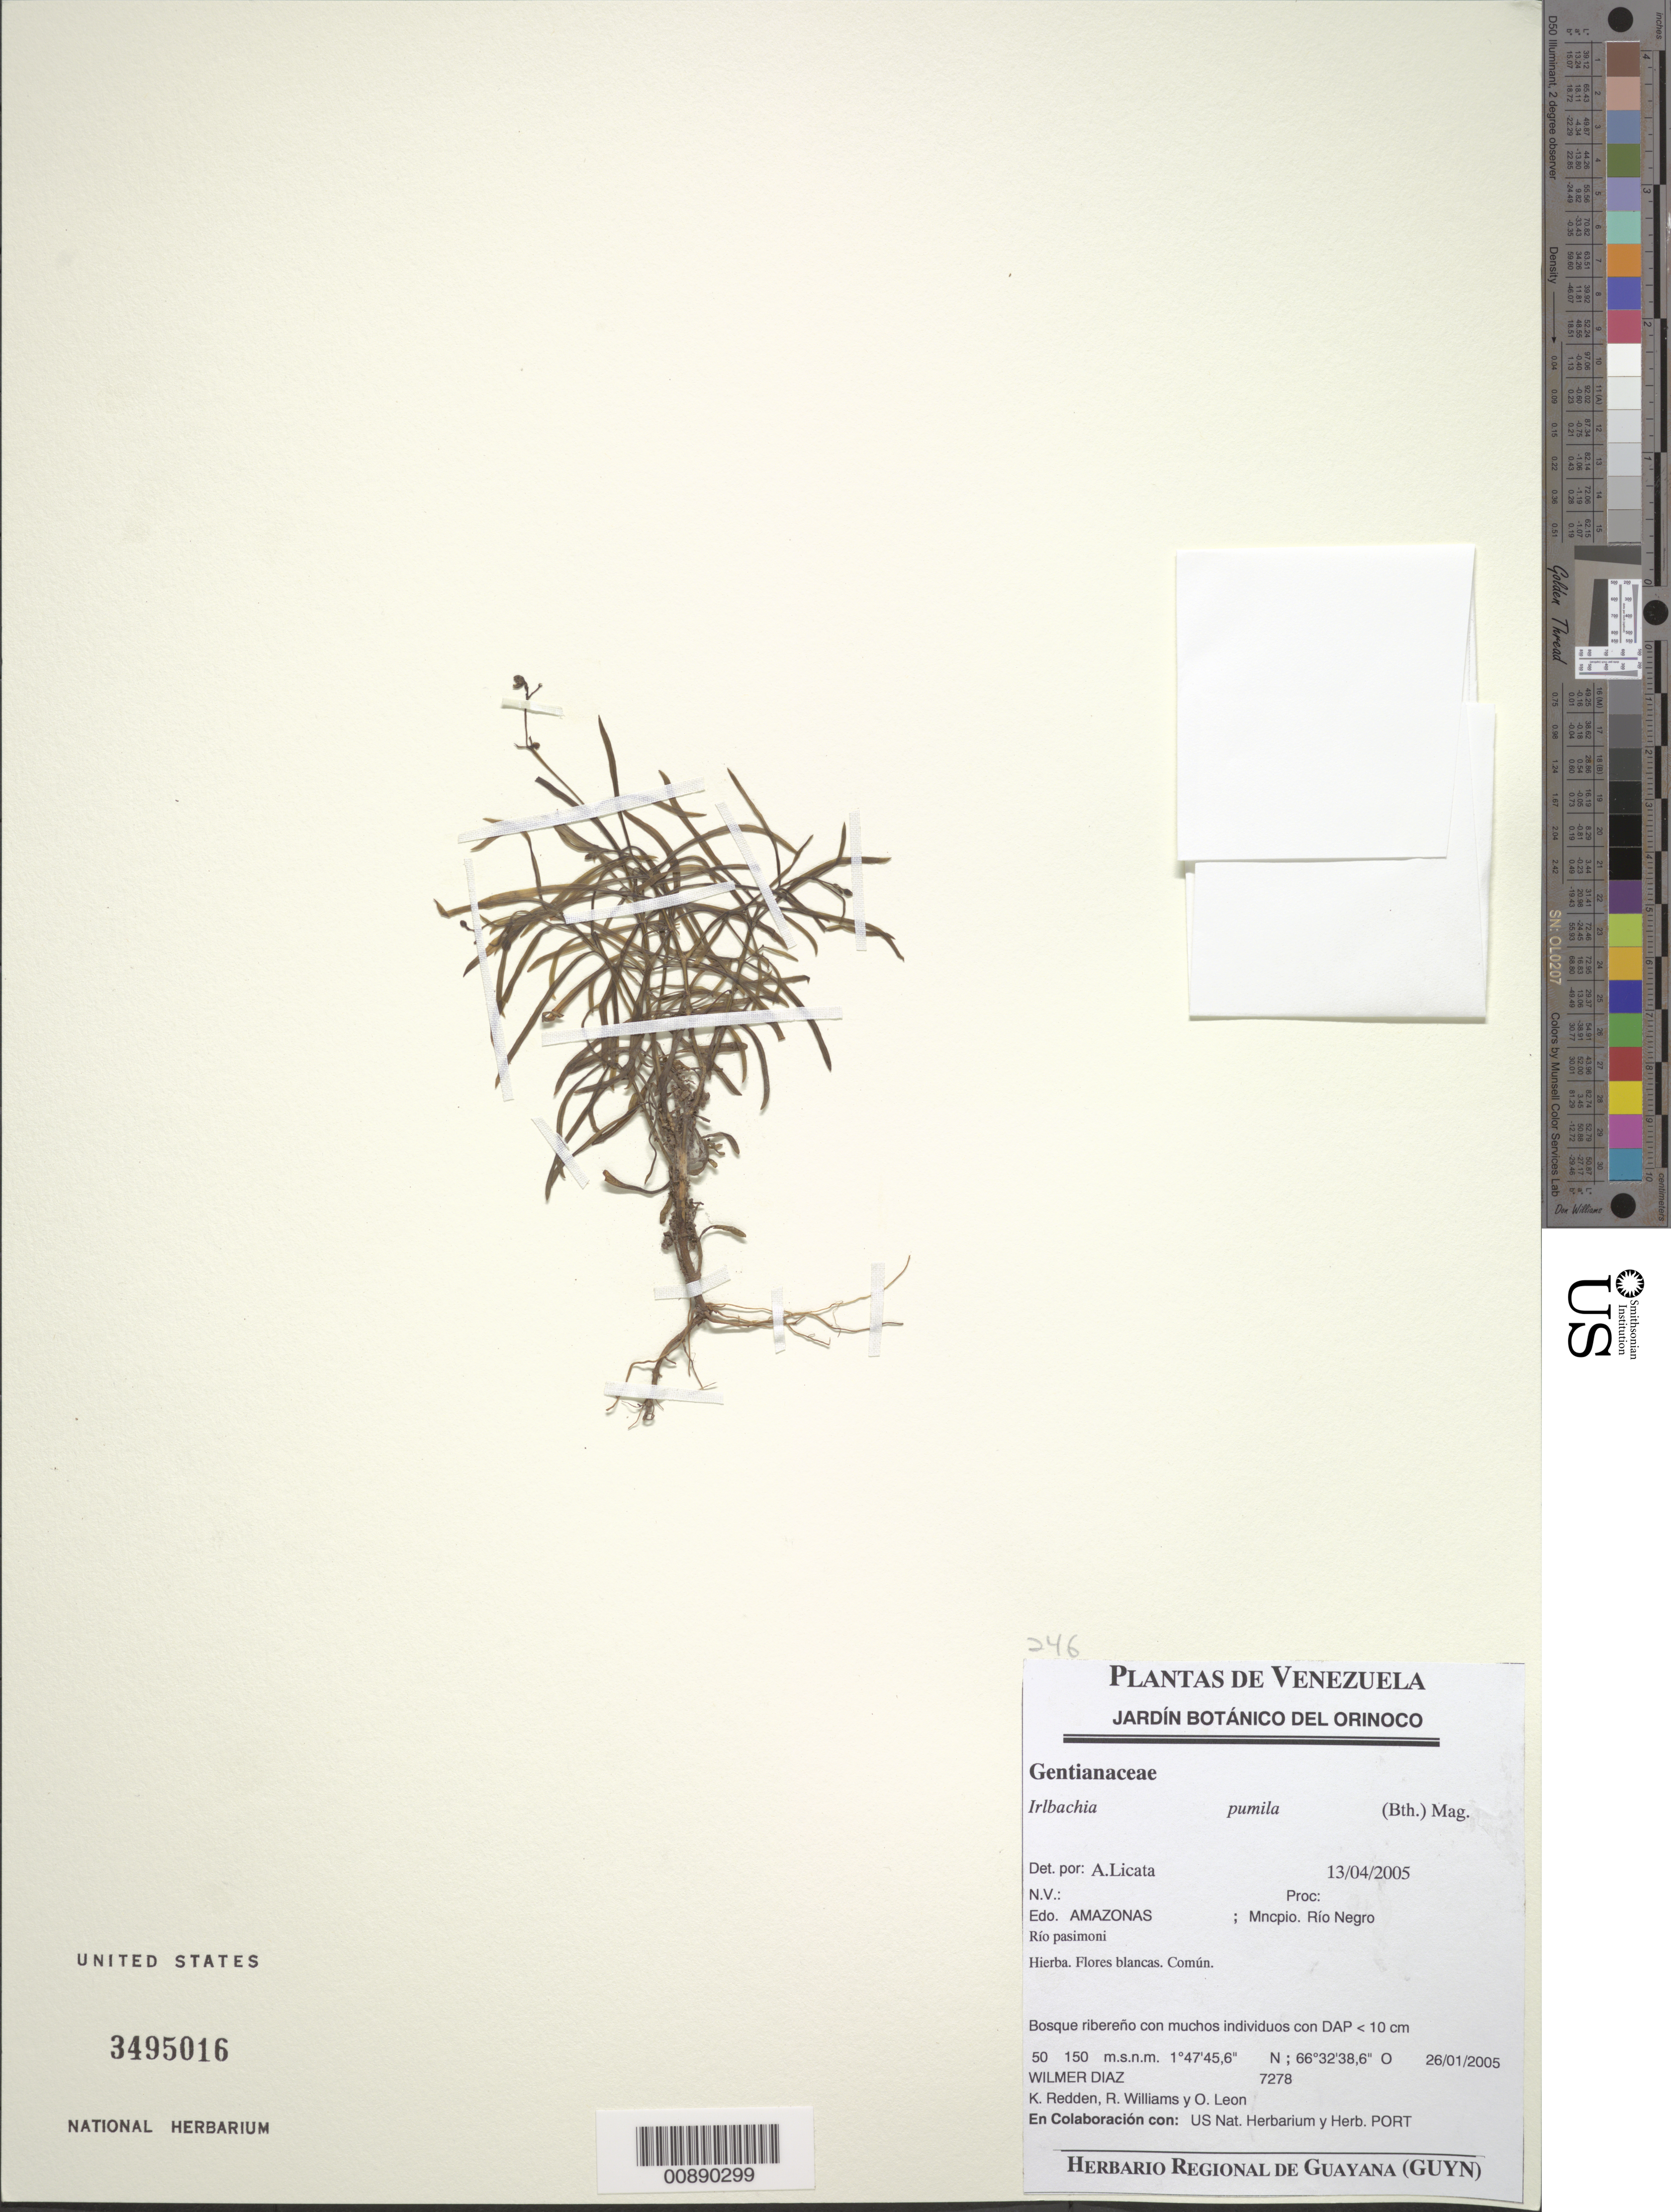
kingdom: Plantae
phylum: Tracheophyta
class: Magnoliopsida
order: Gentianales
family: Gentianaceae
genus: Irlbachia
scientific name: Irlbachia pumila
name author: (Benth.) Maguire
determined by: Licata, A., (PORT), Univ. Nac. Exp. de los Llanos Ezequiel Zamora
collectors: W. Díaz P., K. M. Redden, R. Williams & O. León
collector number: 7278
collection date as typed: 26-Jan-05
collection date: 2005-01-26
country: Venezuela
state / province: Amazonas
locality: Mun. Río Negro, Río Pasimoni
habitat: Bosque ribereño con muchos individuos con DAP < 10 cm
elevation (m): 50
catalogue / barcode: US 3495016